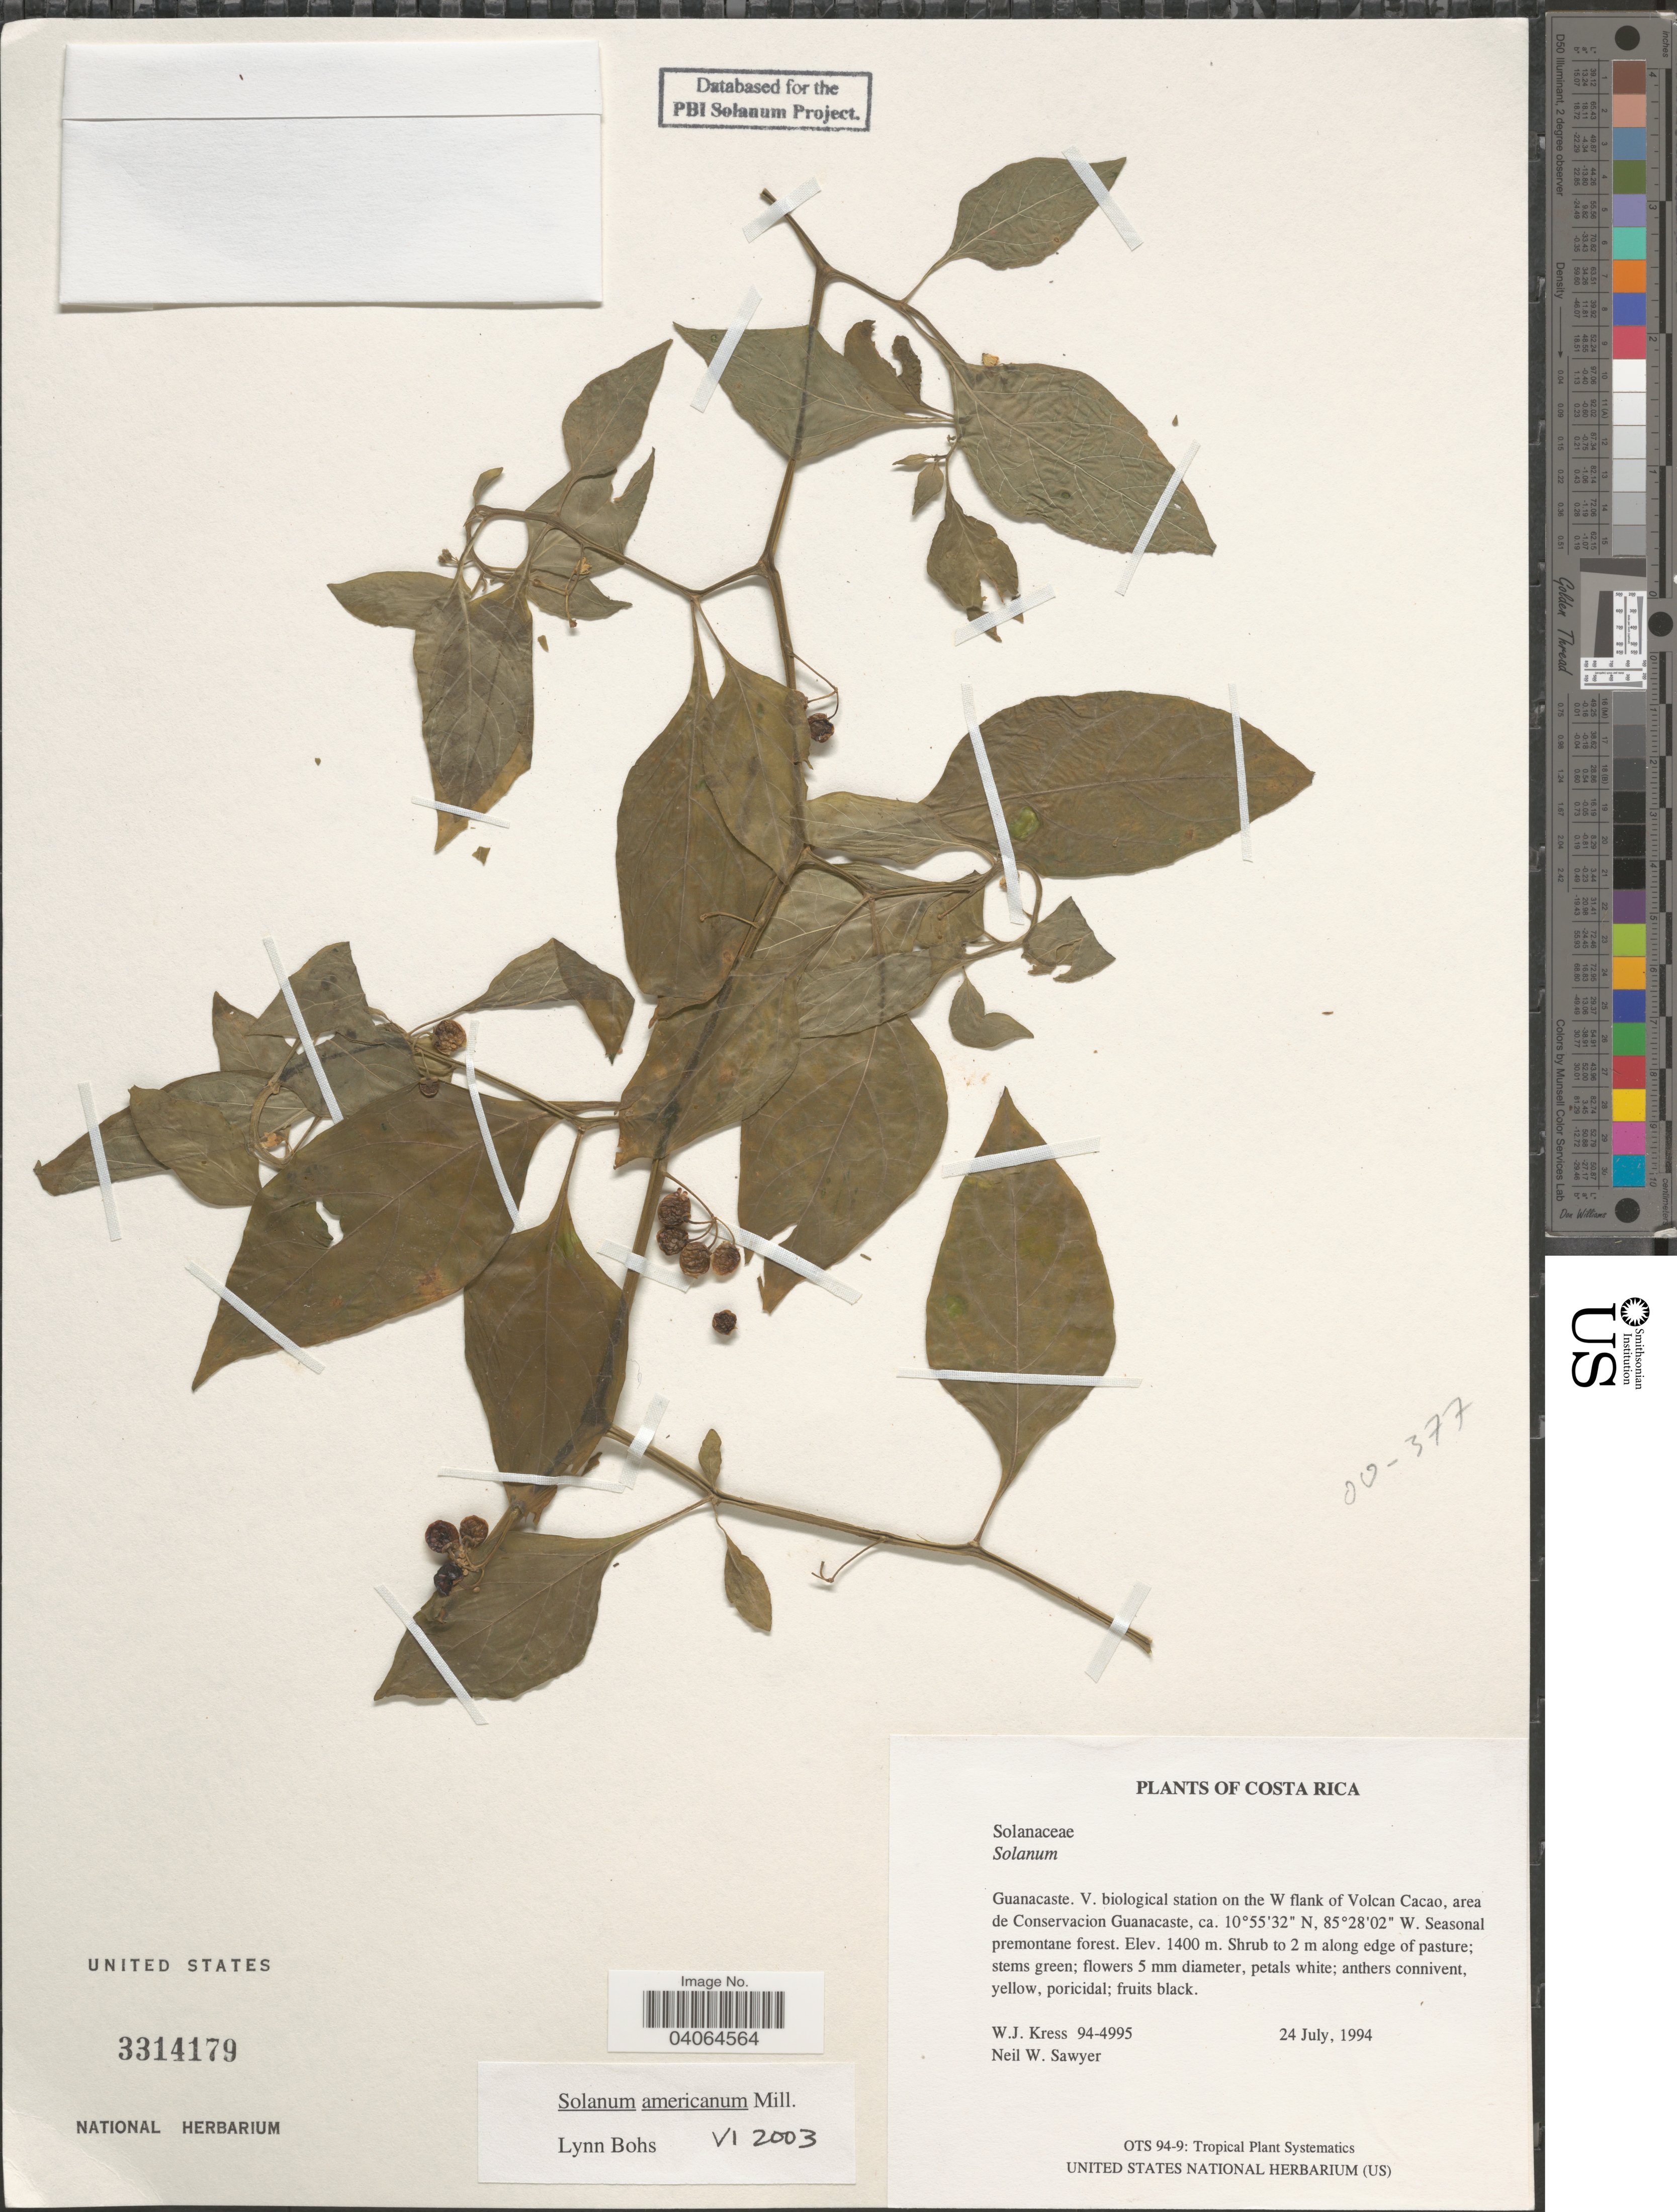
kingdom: Plantae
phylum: Tracheophyta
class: Magnoliopsida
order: Solanales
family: Solanaceae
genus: Solanum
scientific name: Solanum americanum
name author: Mill.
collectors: W. J. Kress & N. W. Sawyer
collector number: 94-4995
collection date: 1994-07-24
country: Costa Rica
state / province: Guanacaste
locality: V. biological station on the W flank of Volcan Cacao, area de Conservacion Guanacaste.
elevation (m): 1400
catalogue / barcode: US 3314179